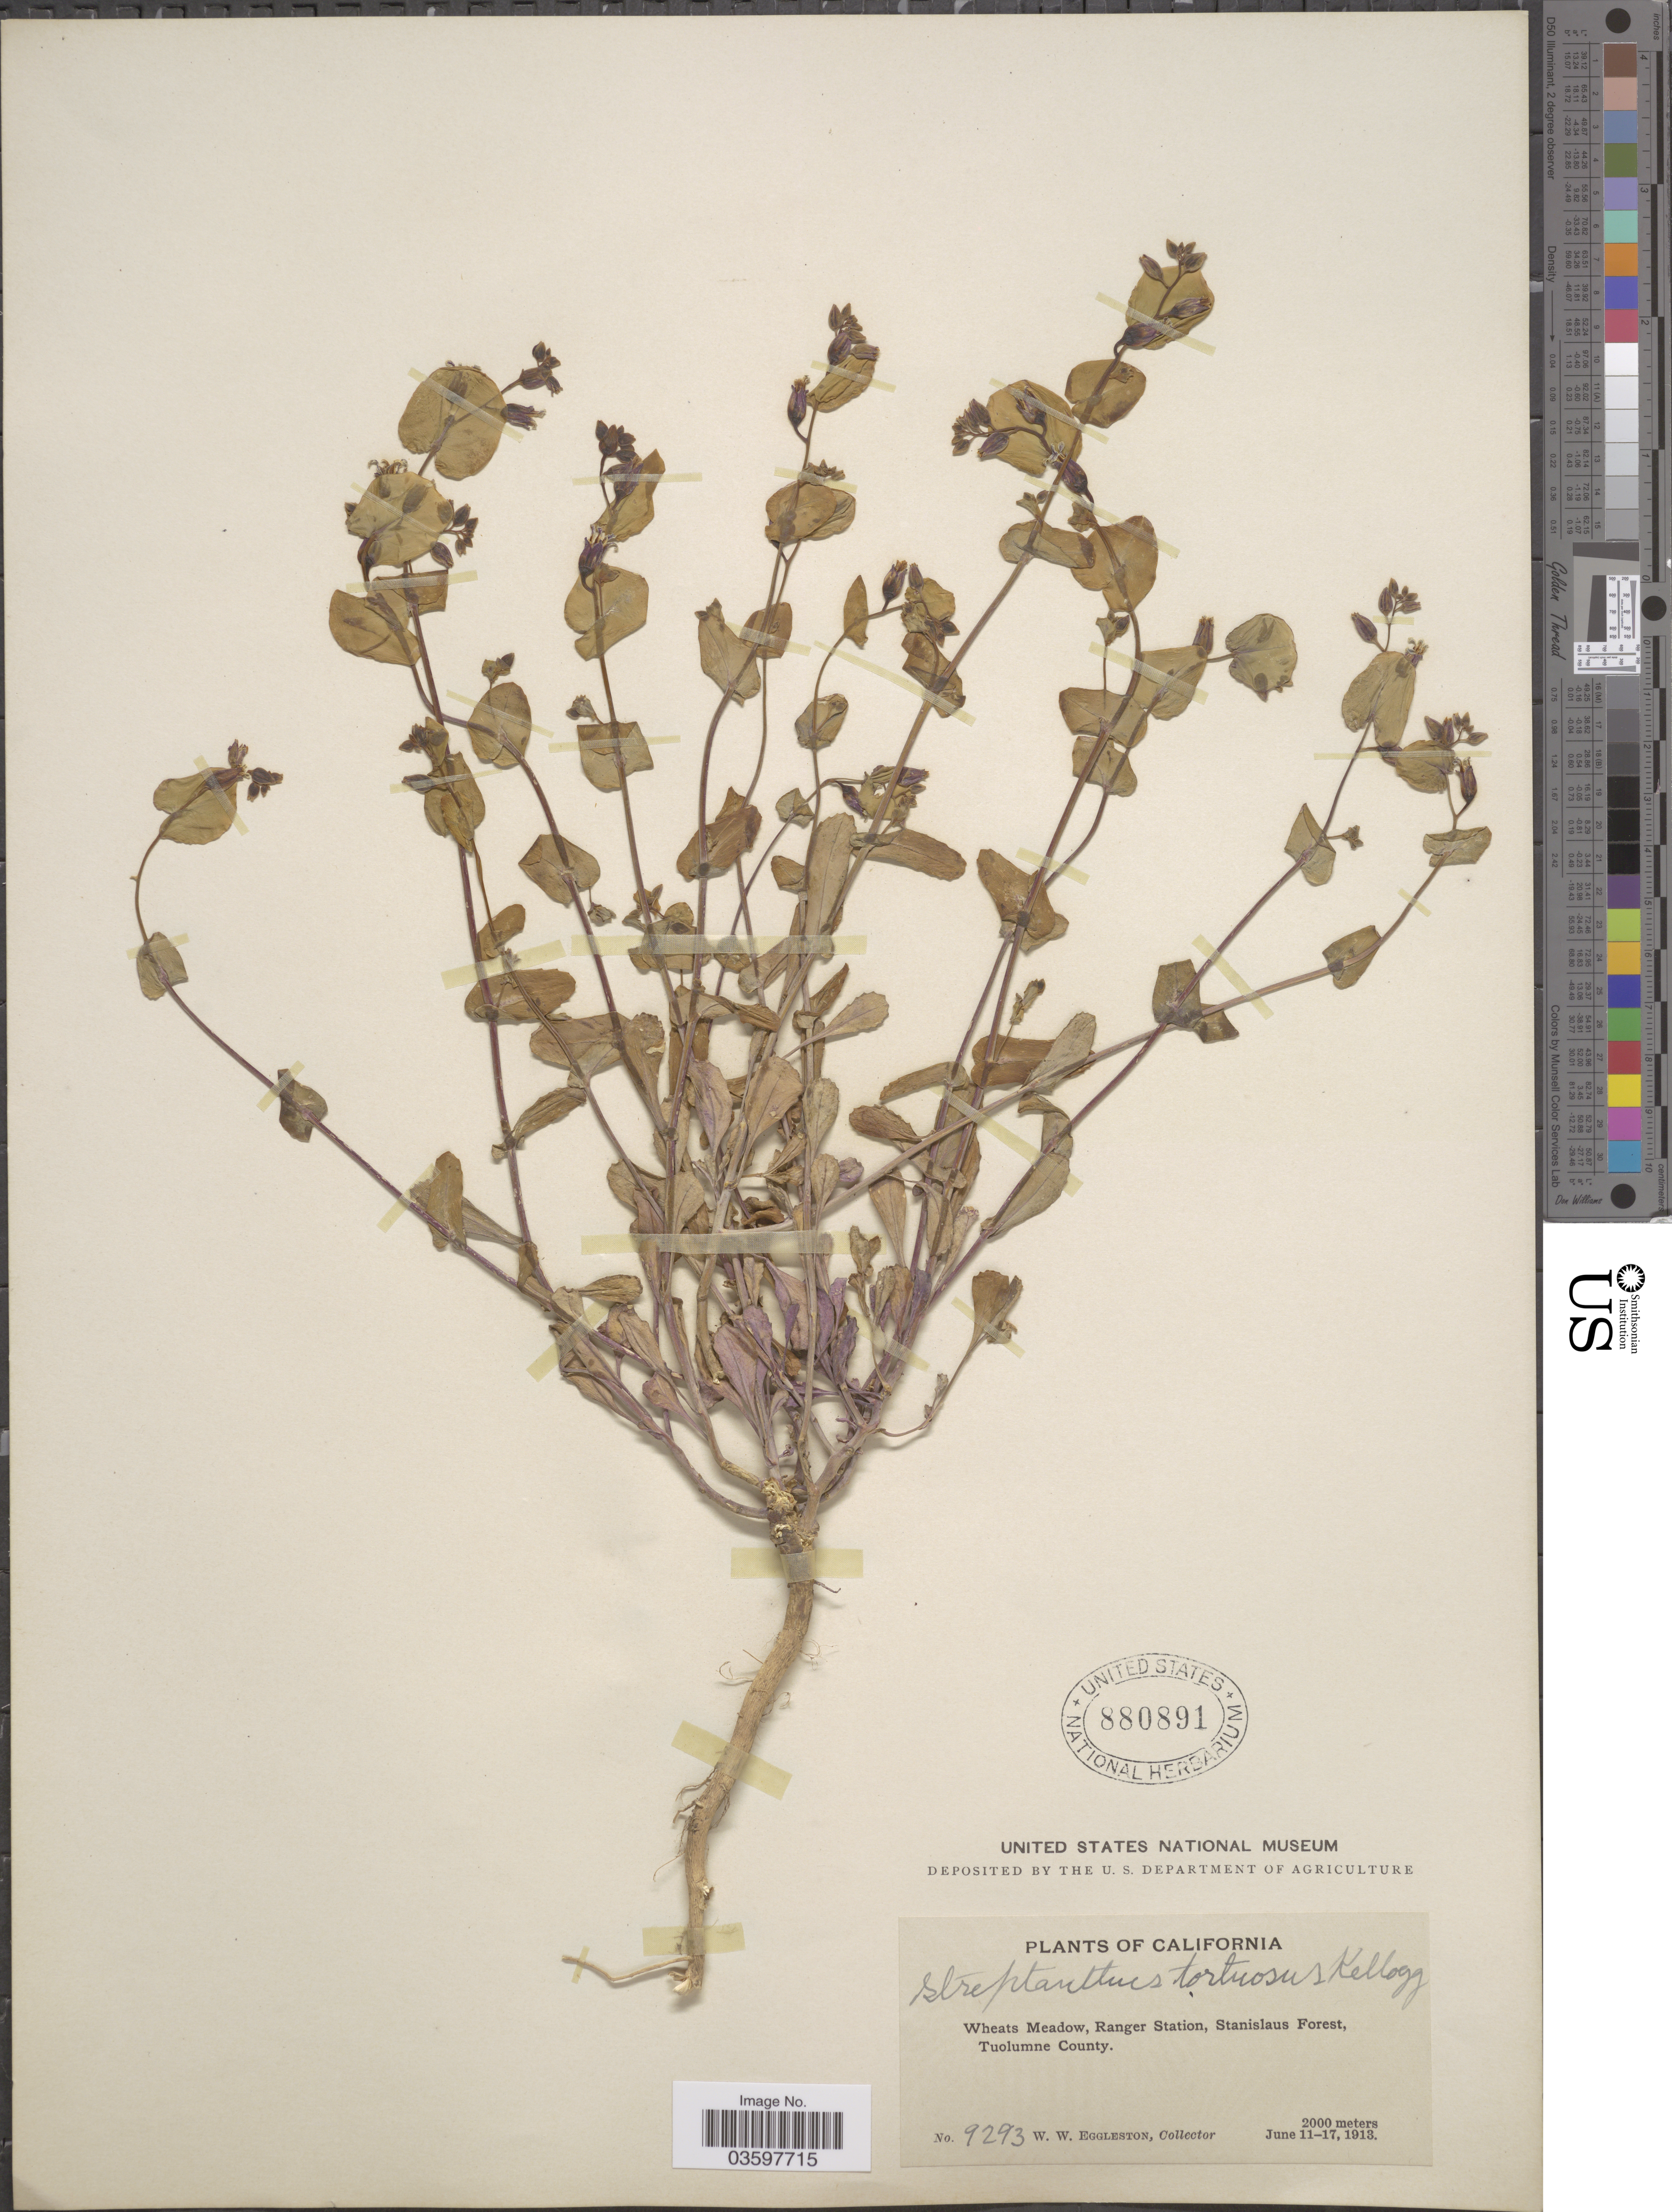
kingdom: Plantae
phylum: Tracheophyta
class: Magnoliopsida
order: Brassicales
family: Brassicaceae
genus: Streptanthus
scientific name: Streptanthus tortuosus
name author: Kellogg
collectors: W. W. Eggleston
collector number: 9293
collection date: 1913-06-11/1913-06-17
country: United States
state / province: California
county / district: Tuolumne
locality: Wheats Meadow, Ranger Station, Stanislaus Forest, Tuolumne County.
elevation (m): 2000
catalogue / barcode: US 880891